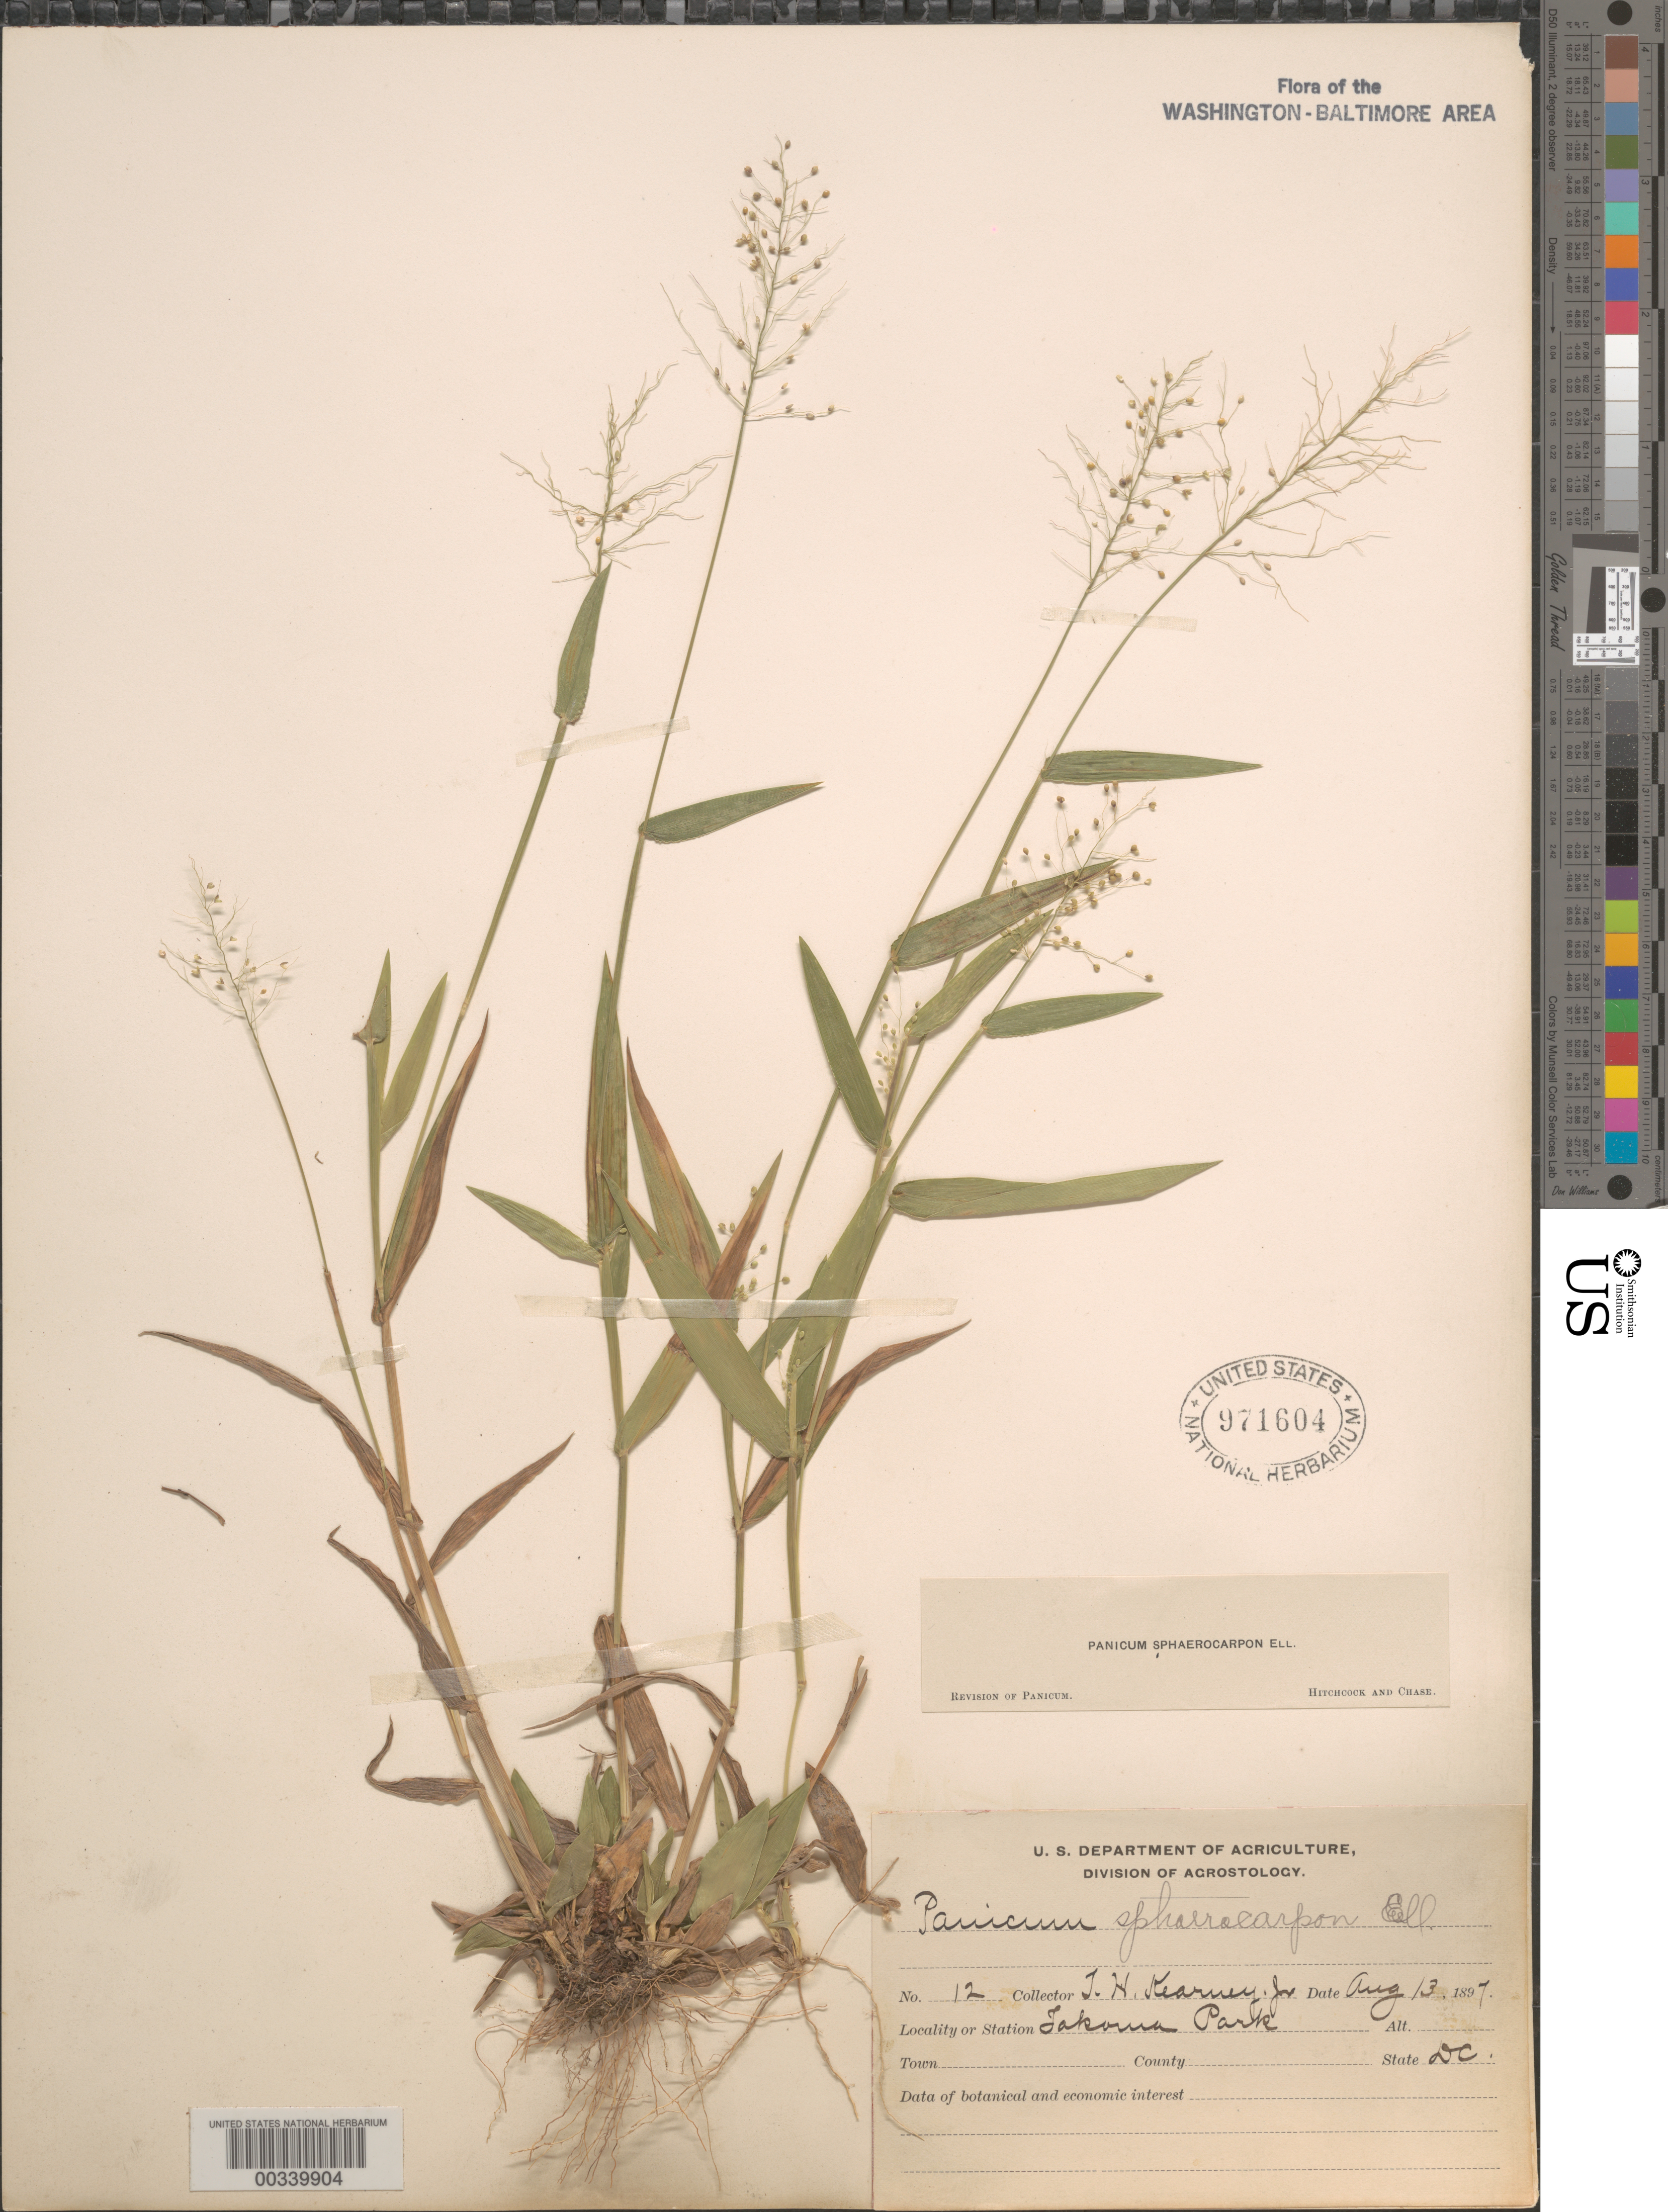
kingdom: Plantae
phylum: Tracheophyta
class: Liliopsida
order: Poales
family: Poaceae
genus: Dichanthelium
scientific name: Dichanthelium sphaerocarpon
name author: (Elliott) Gould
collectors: T. H. Kearney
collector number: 12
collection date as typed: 13 Aug 1897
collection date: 1897-08-13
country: United States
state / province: District of Columbia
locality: Takoma Park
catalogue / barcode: US 971604